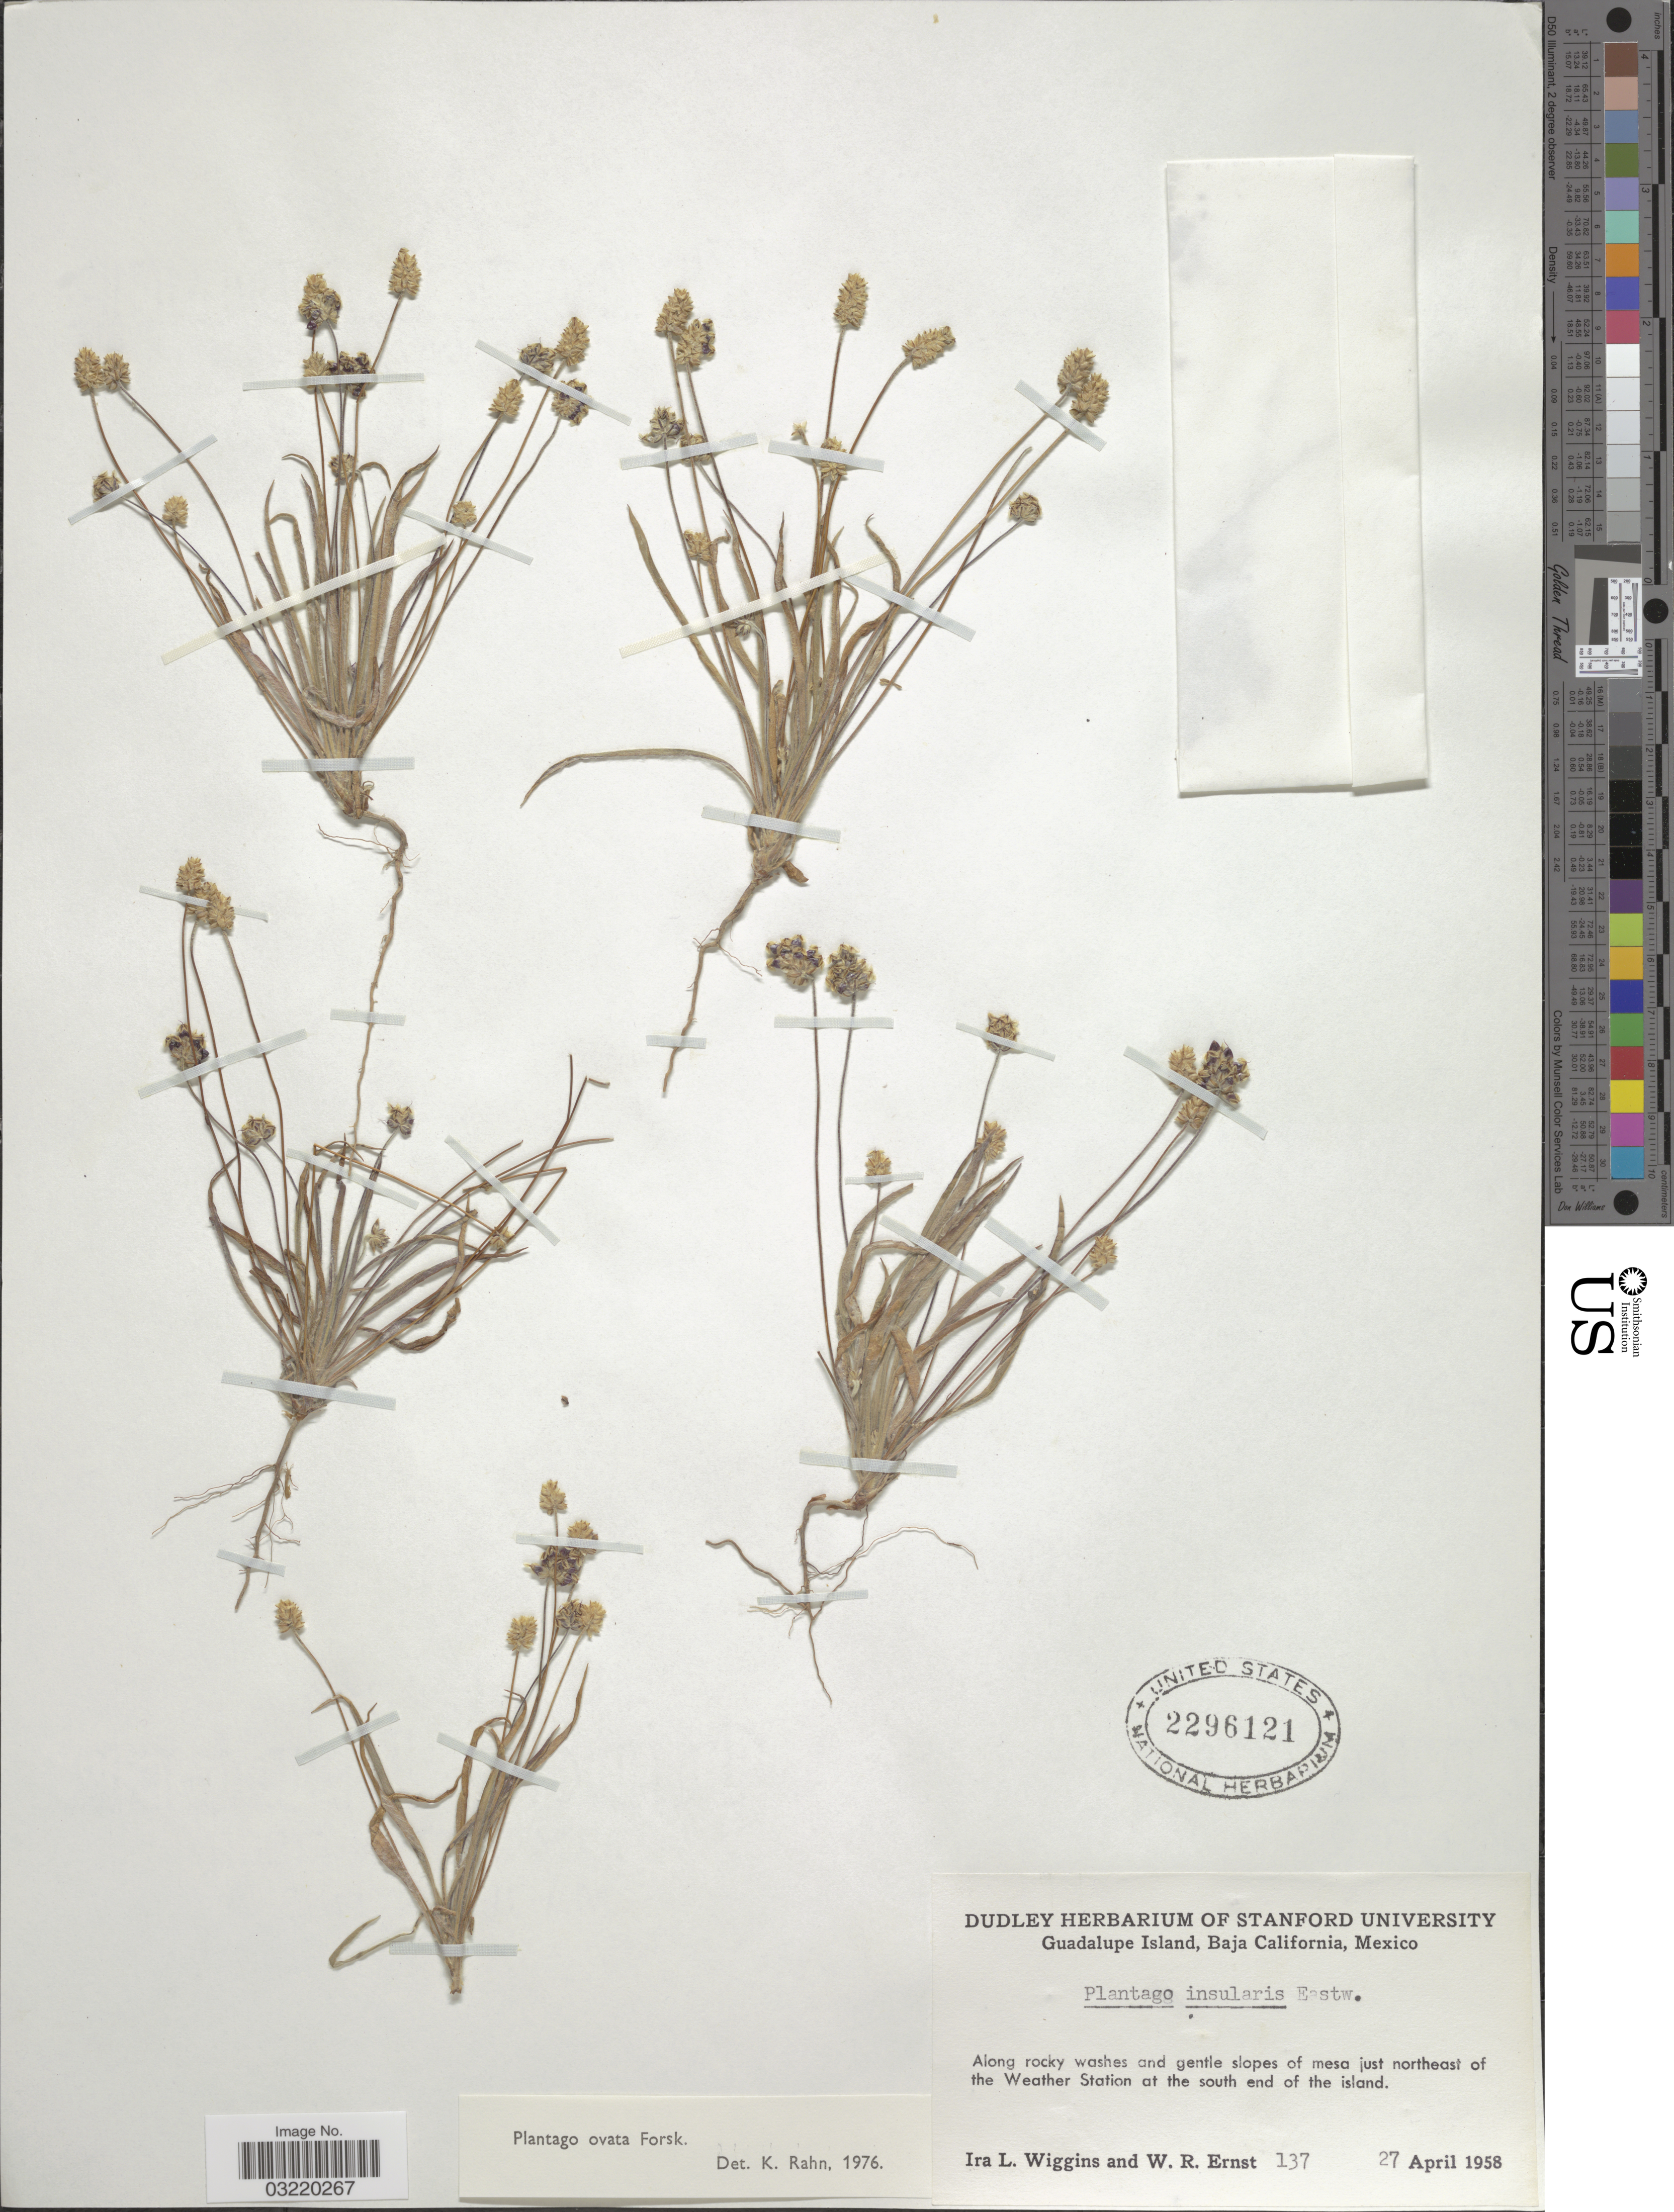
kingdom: Plantae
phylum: Tracheophyta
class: Magnoliopsida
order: Lamiales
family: Plantaginaceae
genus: Plantago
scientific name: Plantago ovata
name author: Forssk.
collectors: I. L. Wiggins & W. R. Ernst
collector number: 137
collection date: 1958-04-27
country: Mexico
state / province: Baja California Norte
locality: Guadalupe Island. Along rocky washes and gentle slopes of mesa just northeast of the Weather Station at the south end of the island.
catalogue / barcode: US 2296121